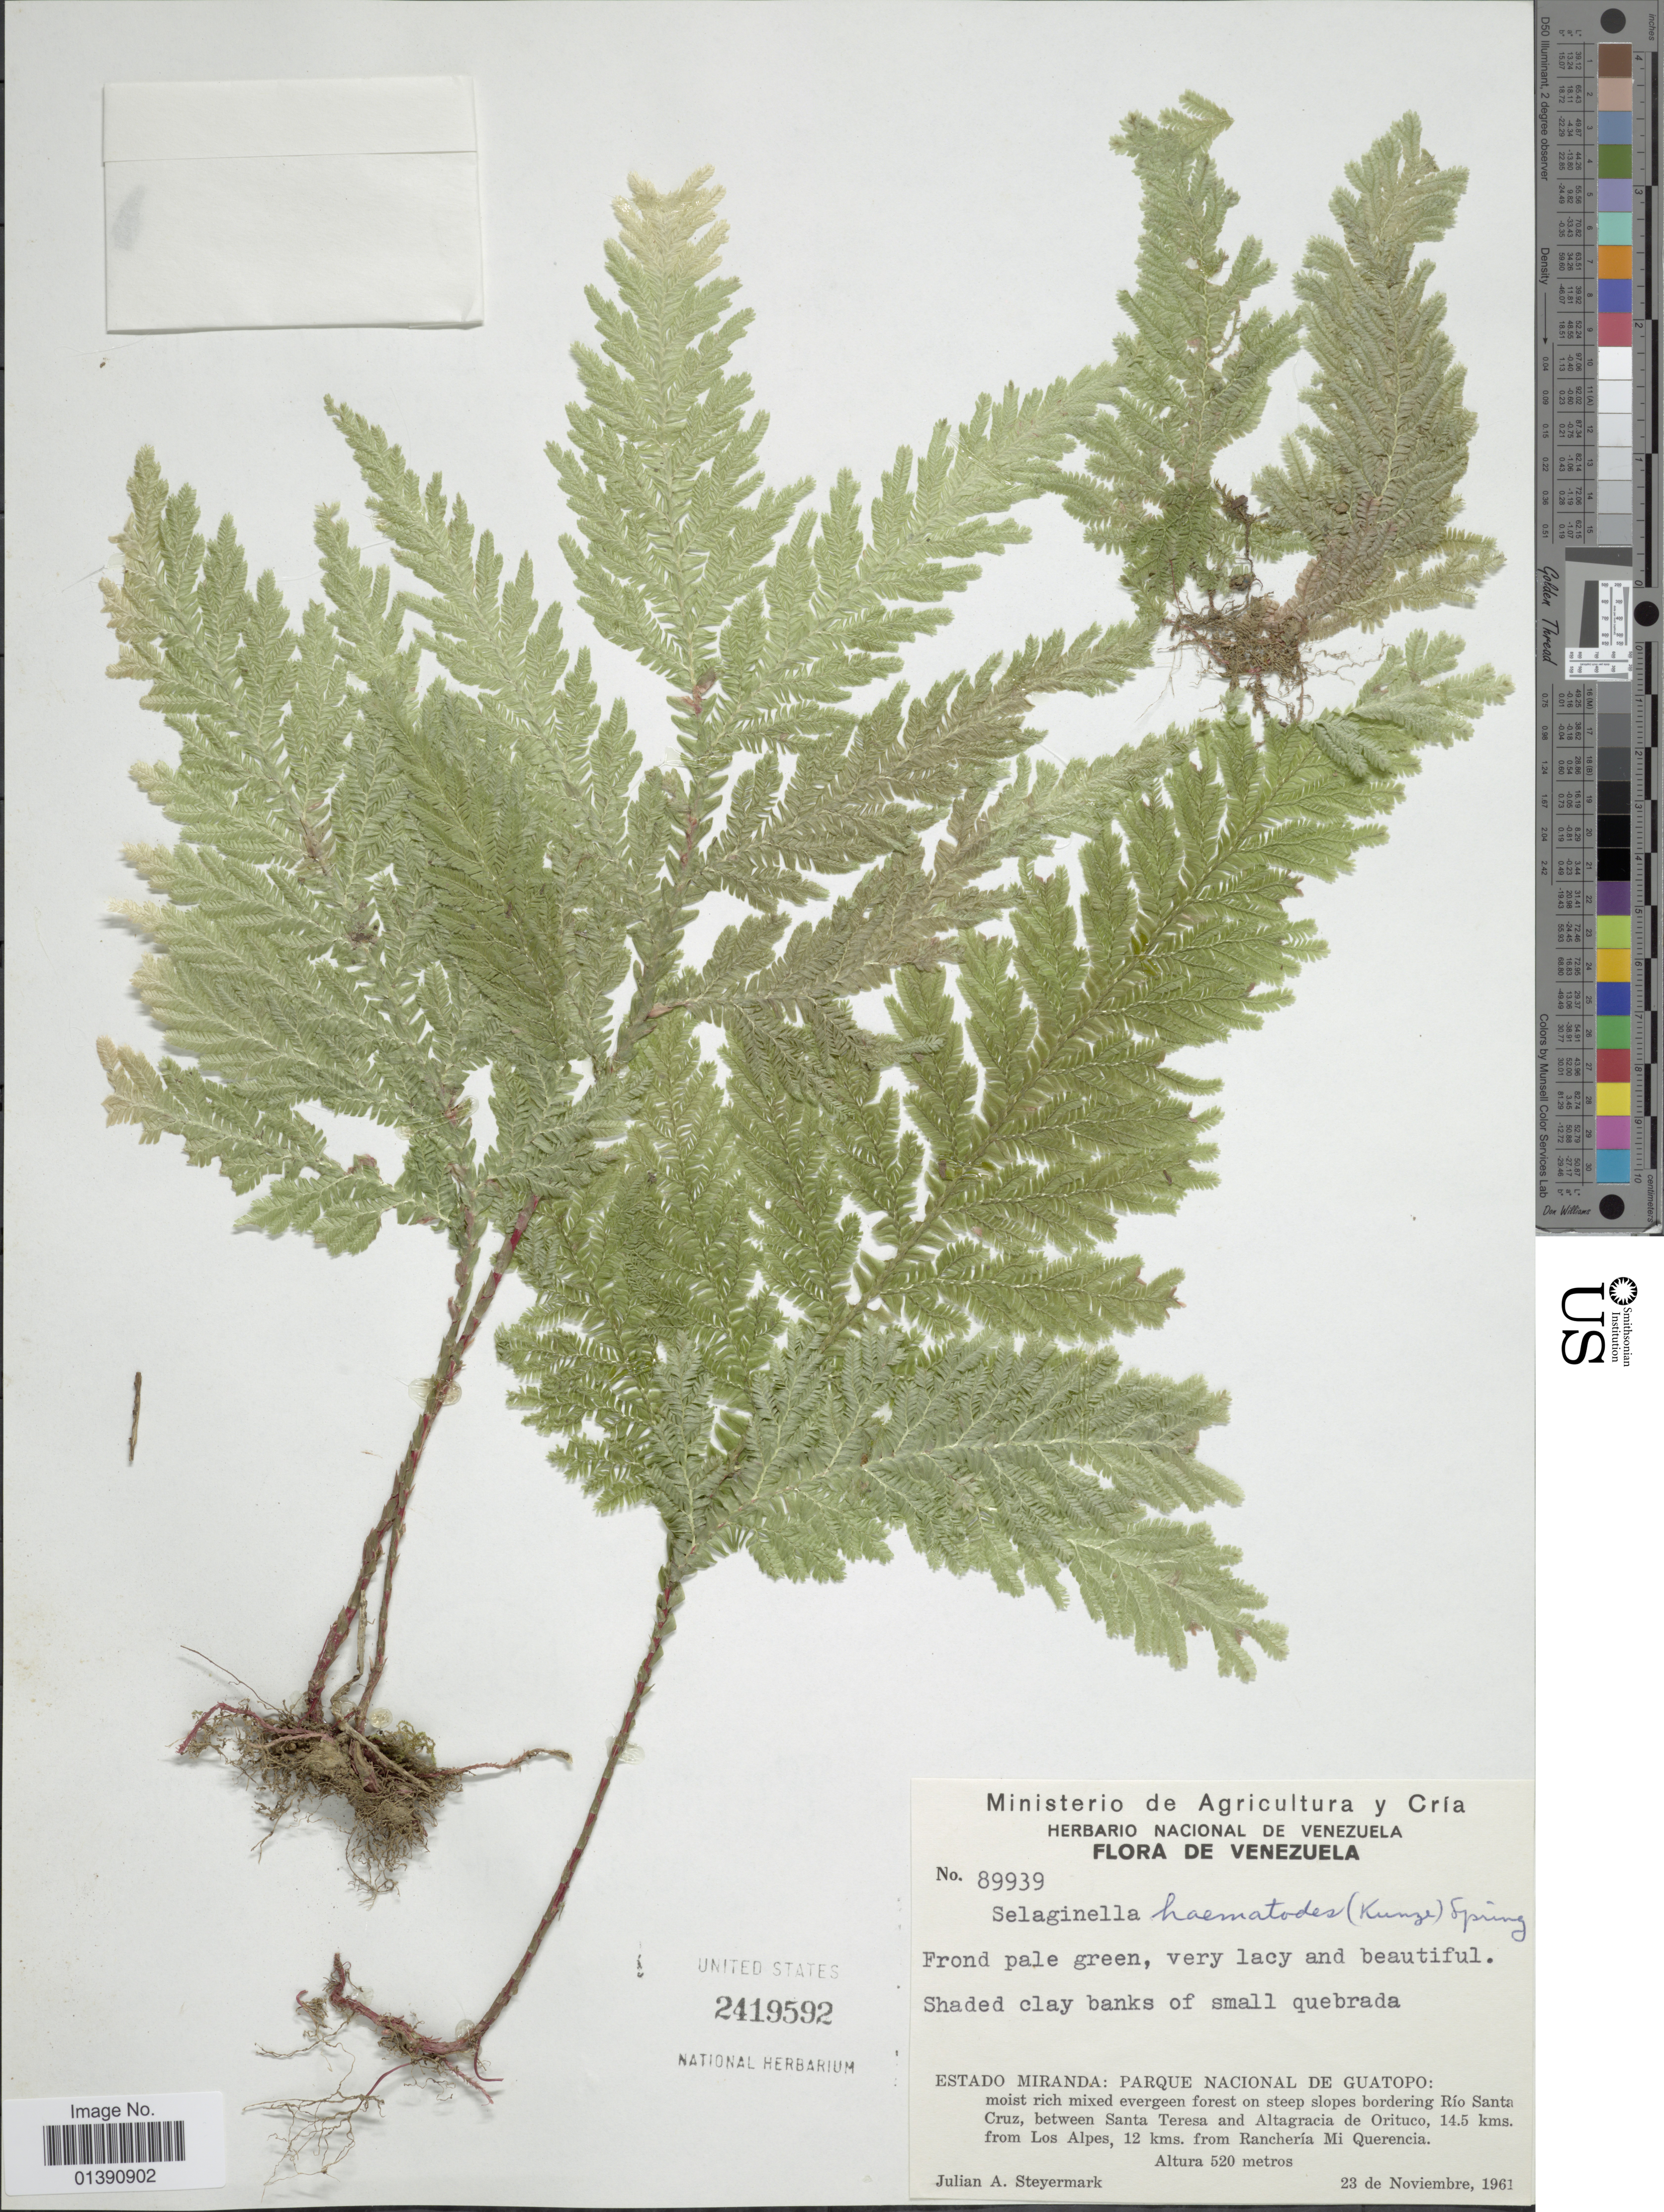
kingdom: Plantae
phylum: Tracheophyta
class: Lycopodiopsida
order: Selaginellales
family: Selaginellaceae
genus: Selaginella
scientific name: Selaginella haematodes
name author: (Kunze) Spring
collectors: J. Steyermark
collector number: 89939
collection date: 1961-11-23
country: Venezuela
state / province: Miranda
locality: Parque nacional de Guatopo: on steep slopes bordering Río Santa cruz, between santa teresa and Altagracia de Orituco, 14.5 kms from Los Alpes, 12 kms from Ranchería Mi Querencia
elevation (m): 520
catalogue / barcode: US 2419592